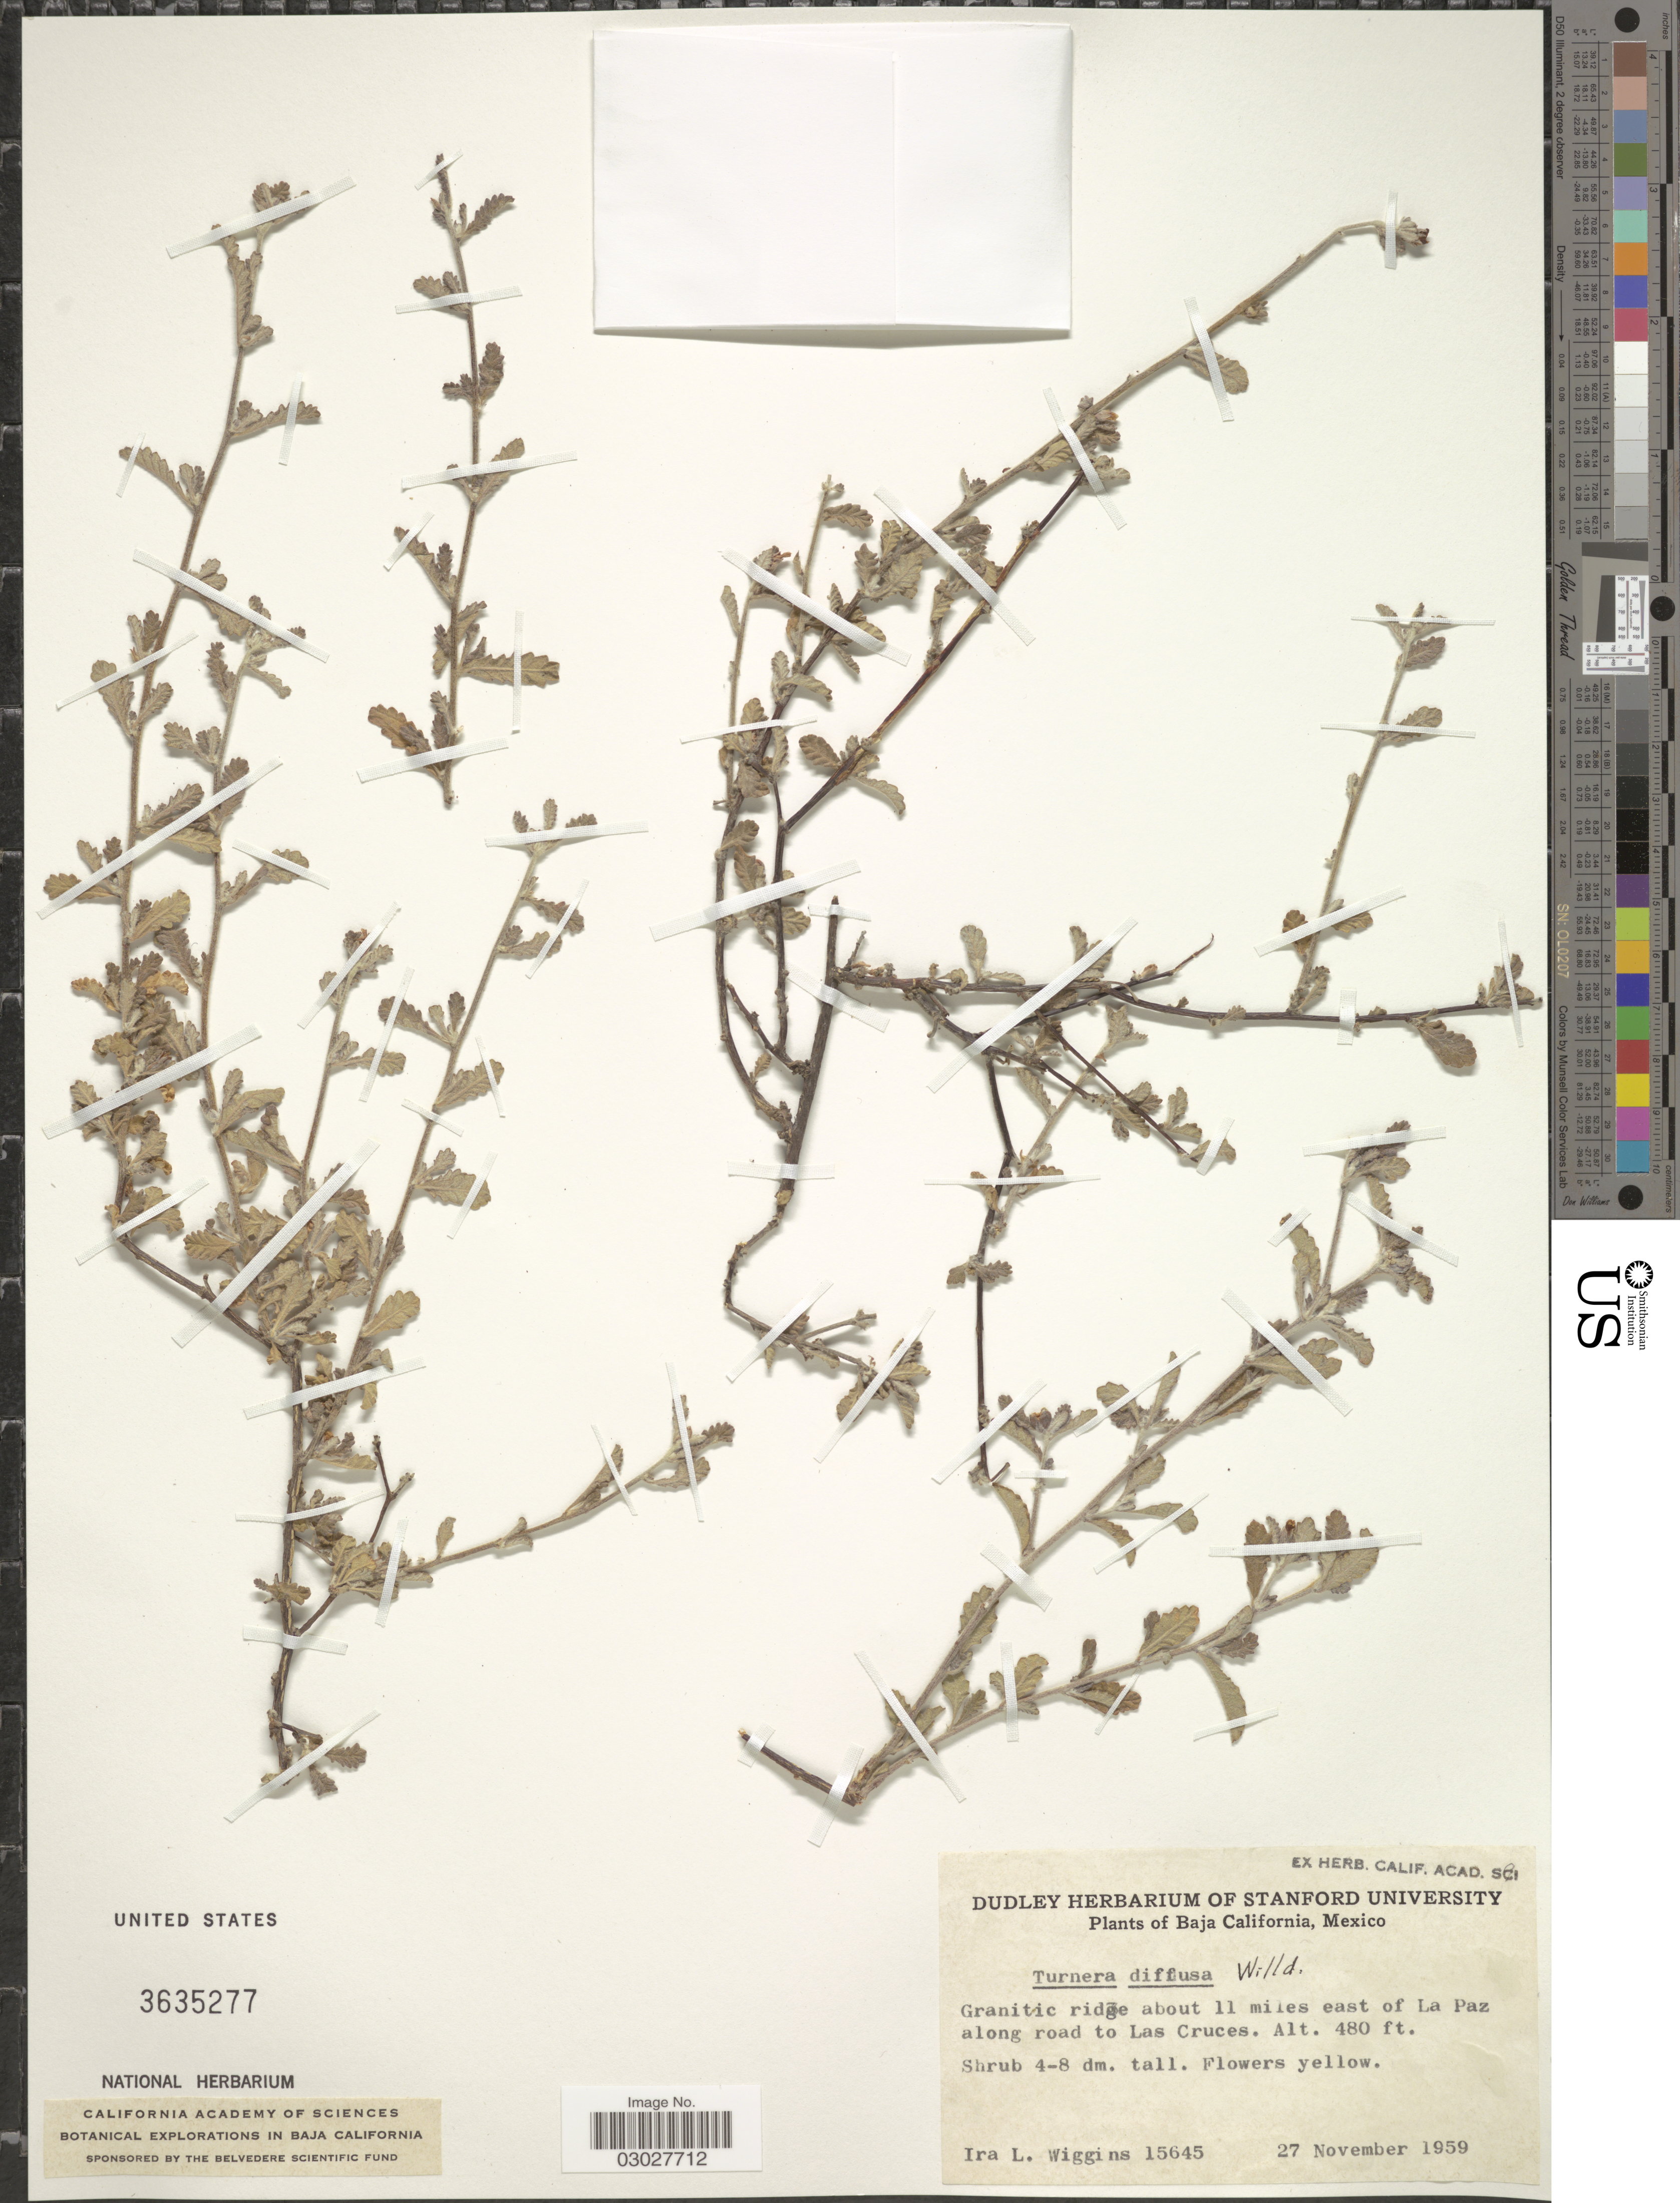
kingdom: Plantae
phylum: Tracheophyta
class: Magnoliopsida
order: Malpighiales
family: Turneraceae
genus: Turnera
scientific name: Turnera diffusa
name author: Willd. ex Schult.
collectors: I. L. Wiggins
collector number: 15645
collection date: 1959-11-27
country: Mexico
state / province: Baja California Sur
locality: About 11 miles east of La Paz along road to Las Cruces.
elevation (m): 146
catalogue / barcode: US 3635277